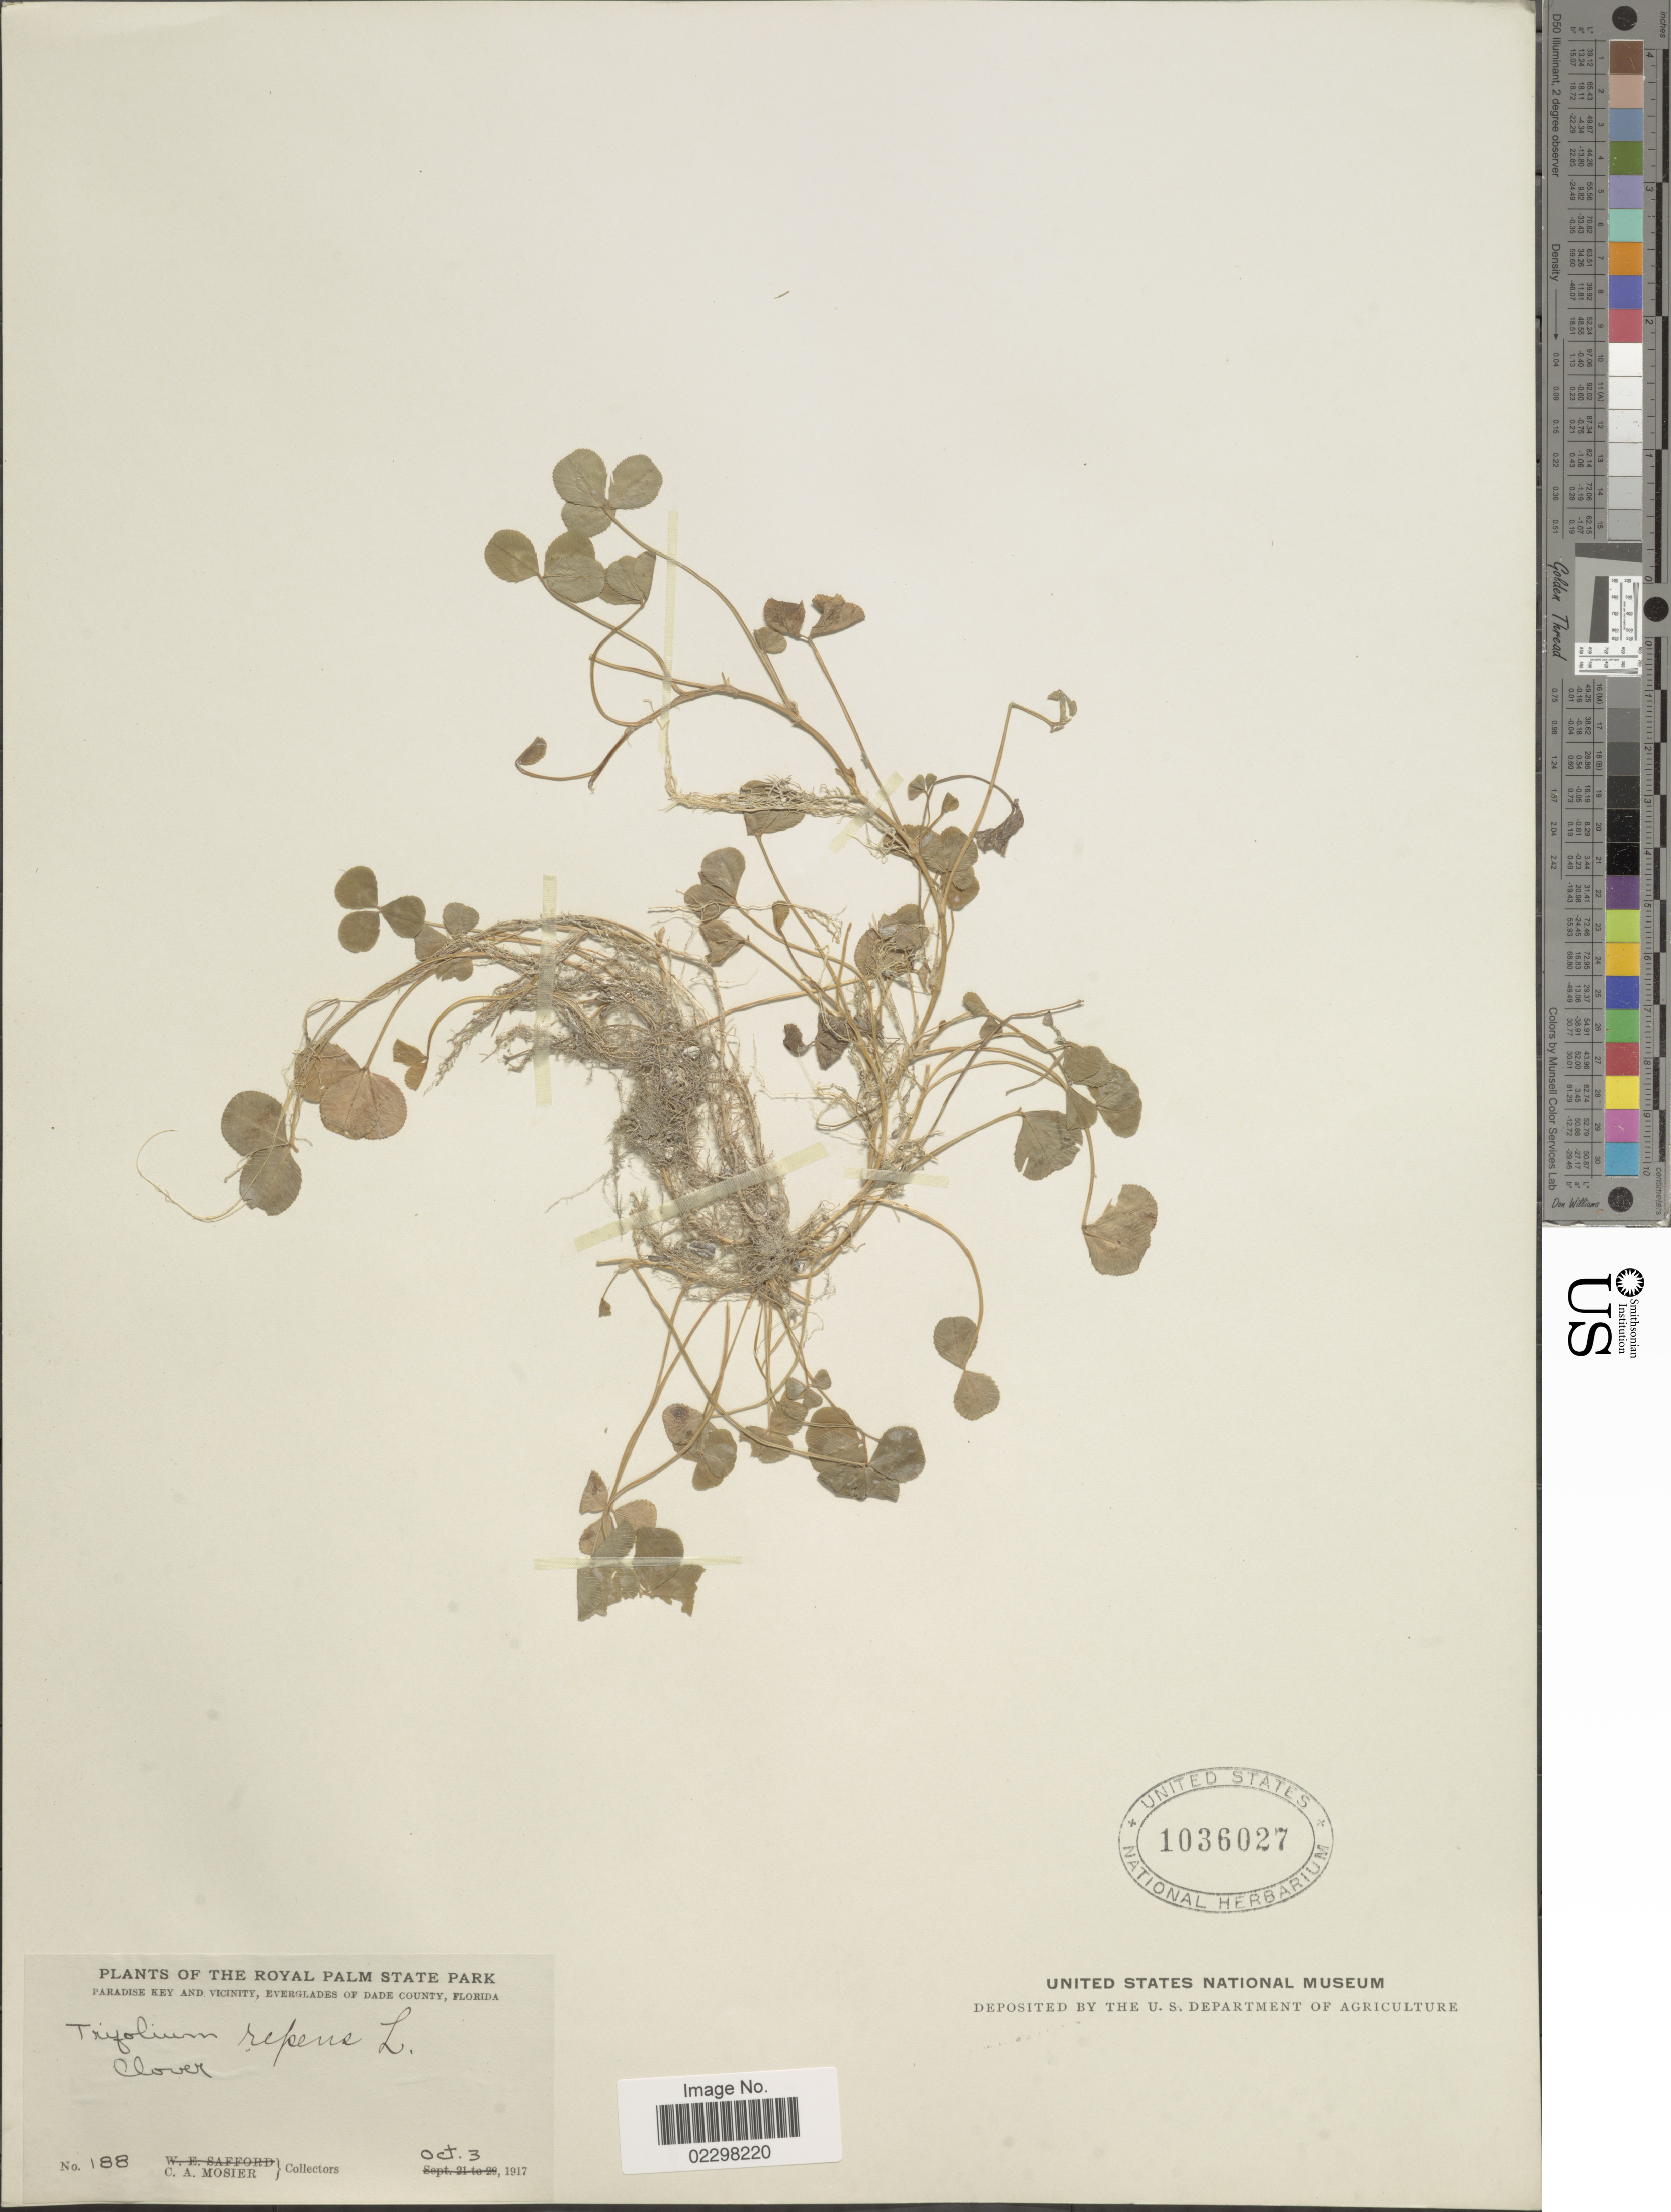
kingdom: Plantae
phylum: Tracheophyta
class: Magnoliopsida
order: Fabales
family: Fabaceae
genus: Trifolium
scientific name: Trifolium repens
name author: L.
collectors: C. A. Mosier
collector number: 188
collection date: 1917-10-03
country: United States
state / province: Florida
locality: The Royal Palm State Park, Paradise Key and vicinity, Everglades of Dade County, clover.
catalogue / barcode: US 1036027